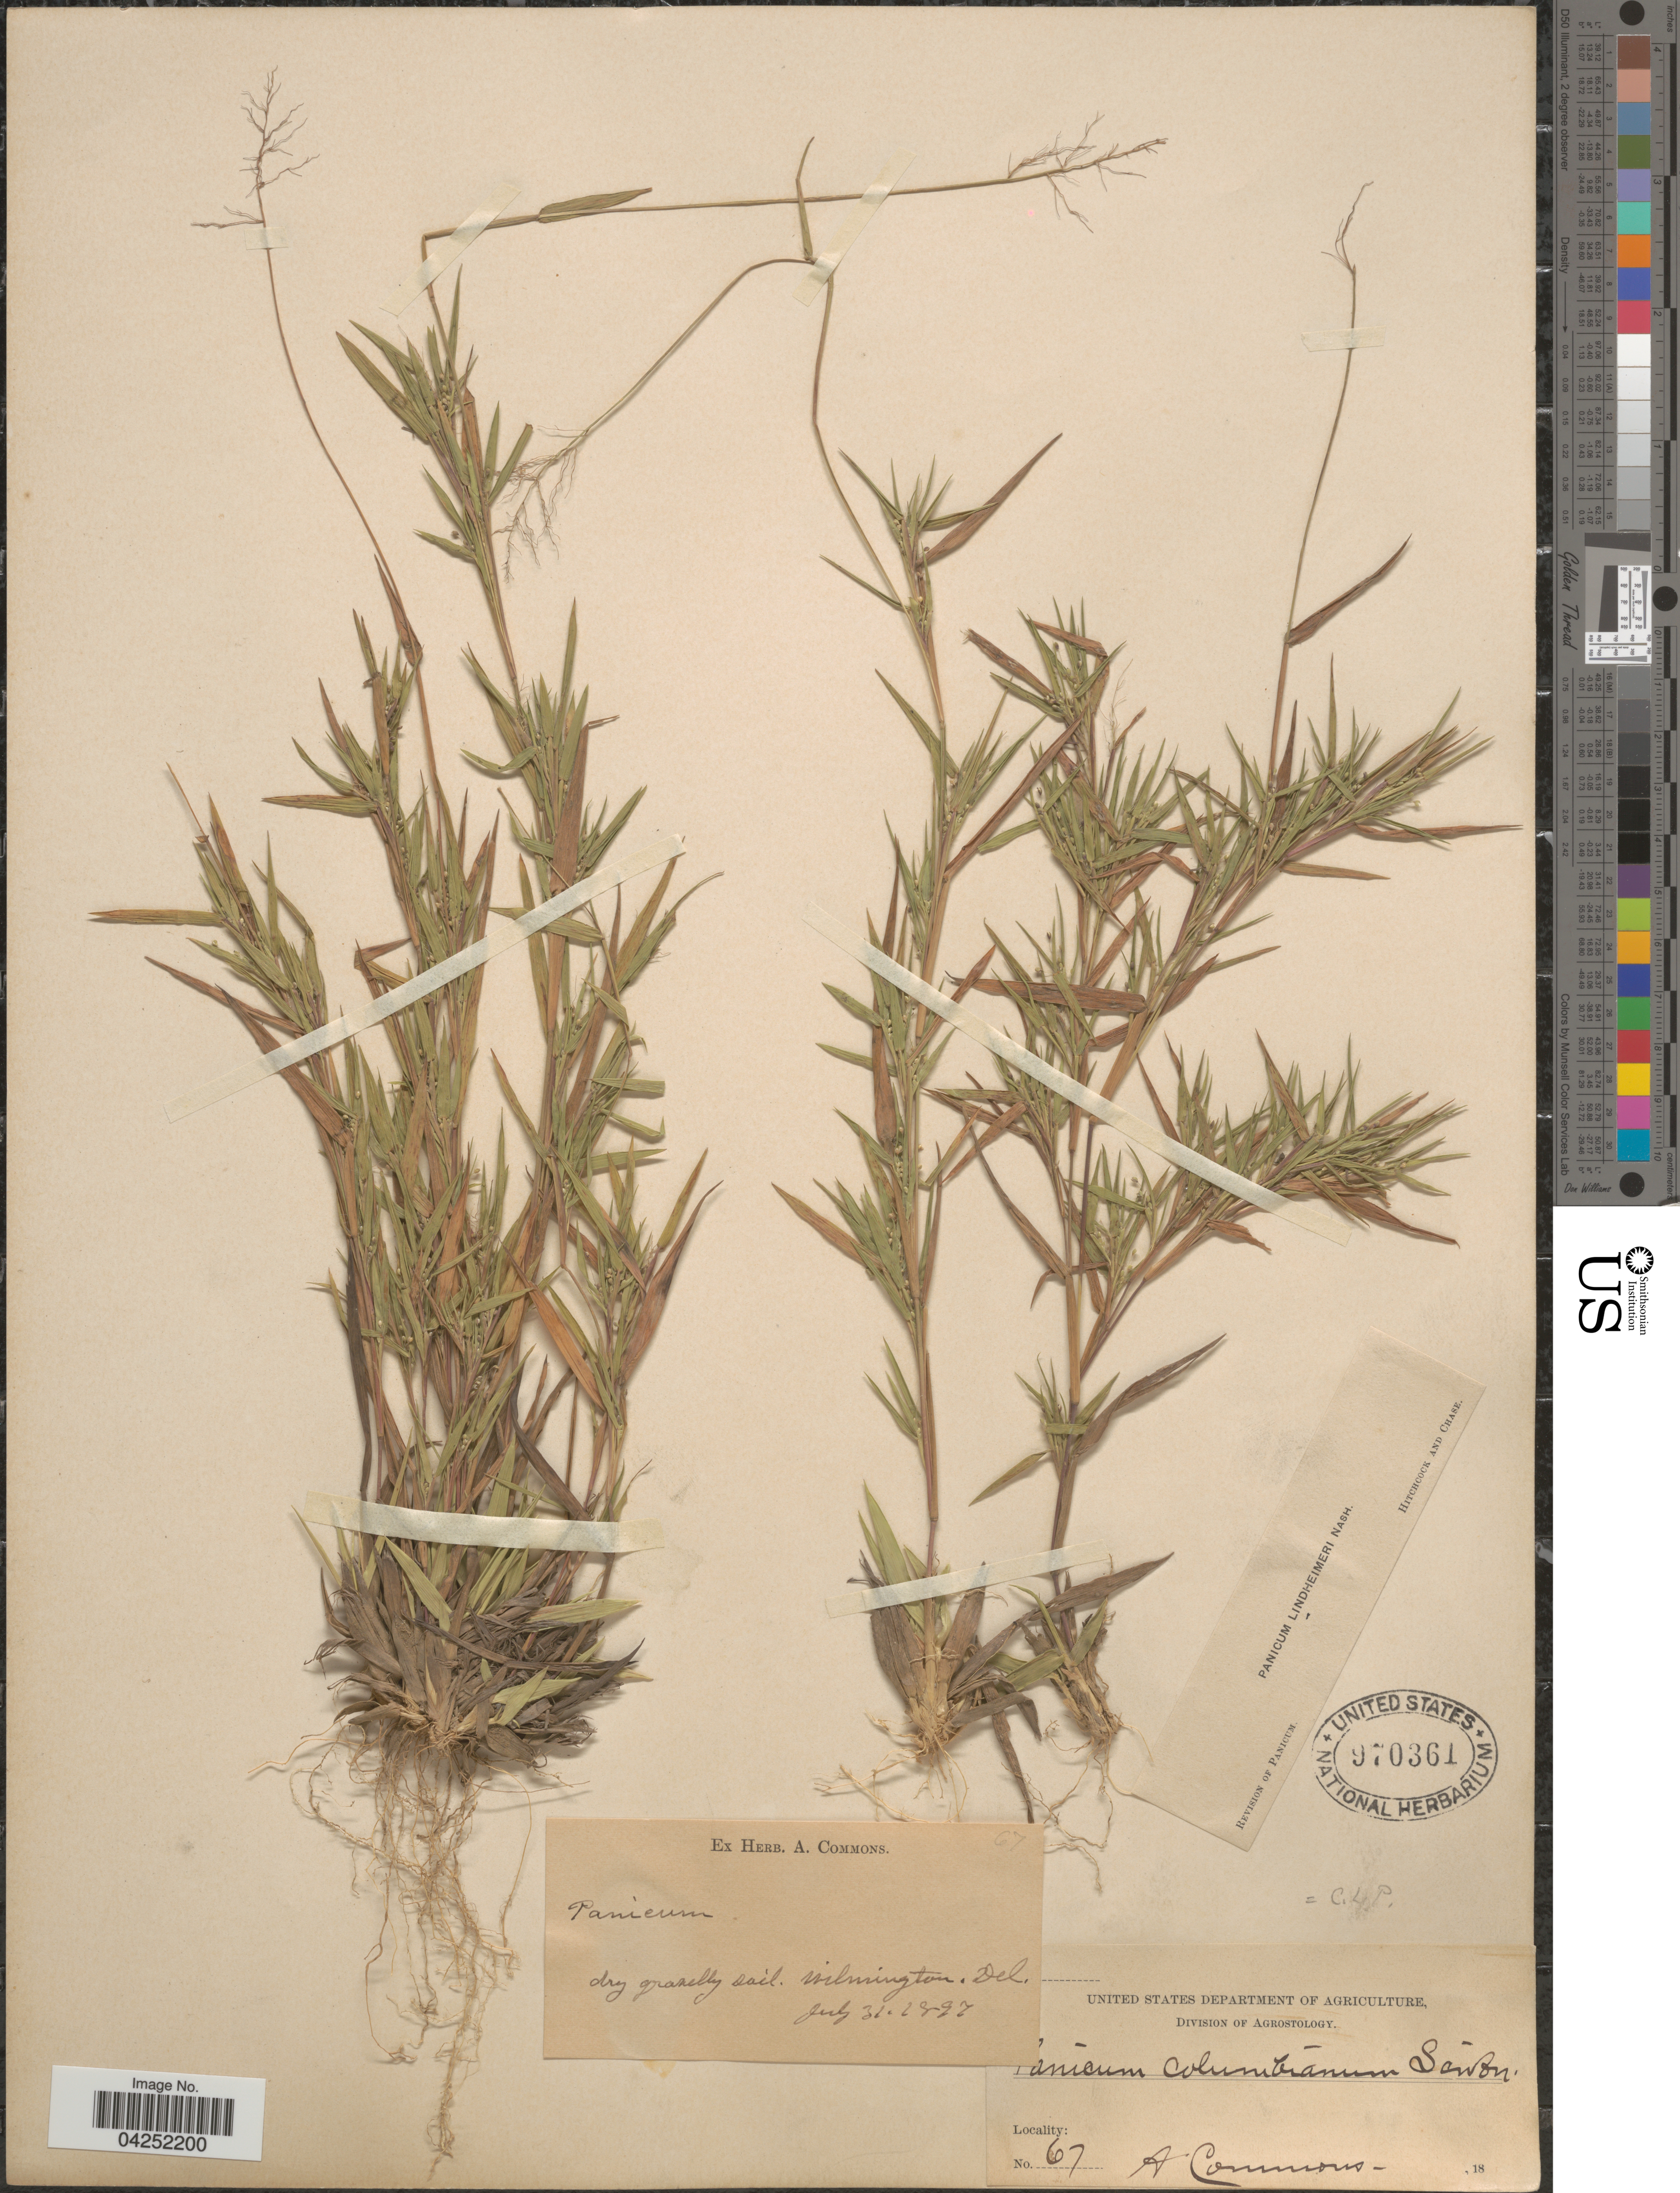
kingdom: Plantae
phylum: Tracheophyta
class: Liliopsida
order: Poales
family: Poaceae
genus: Dichanthelium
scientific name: Dichanthelium acuminatum var. lindheimeri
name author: (Nash) Gould & C.A. Clark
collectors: A. Commons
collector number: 67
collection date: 1897-07-31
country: United States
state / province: Delaware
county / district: New Castle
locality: Dry gravelly soil. Wilmington.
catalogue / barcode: US 970361